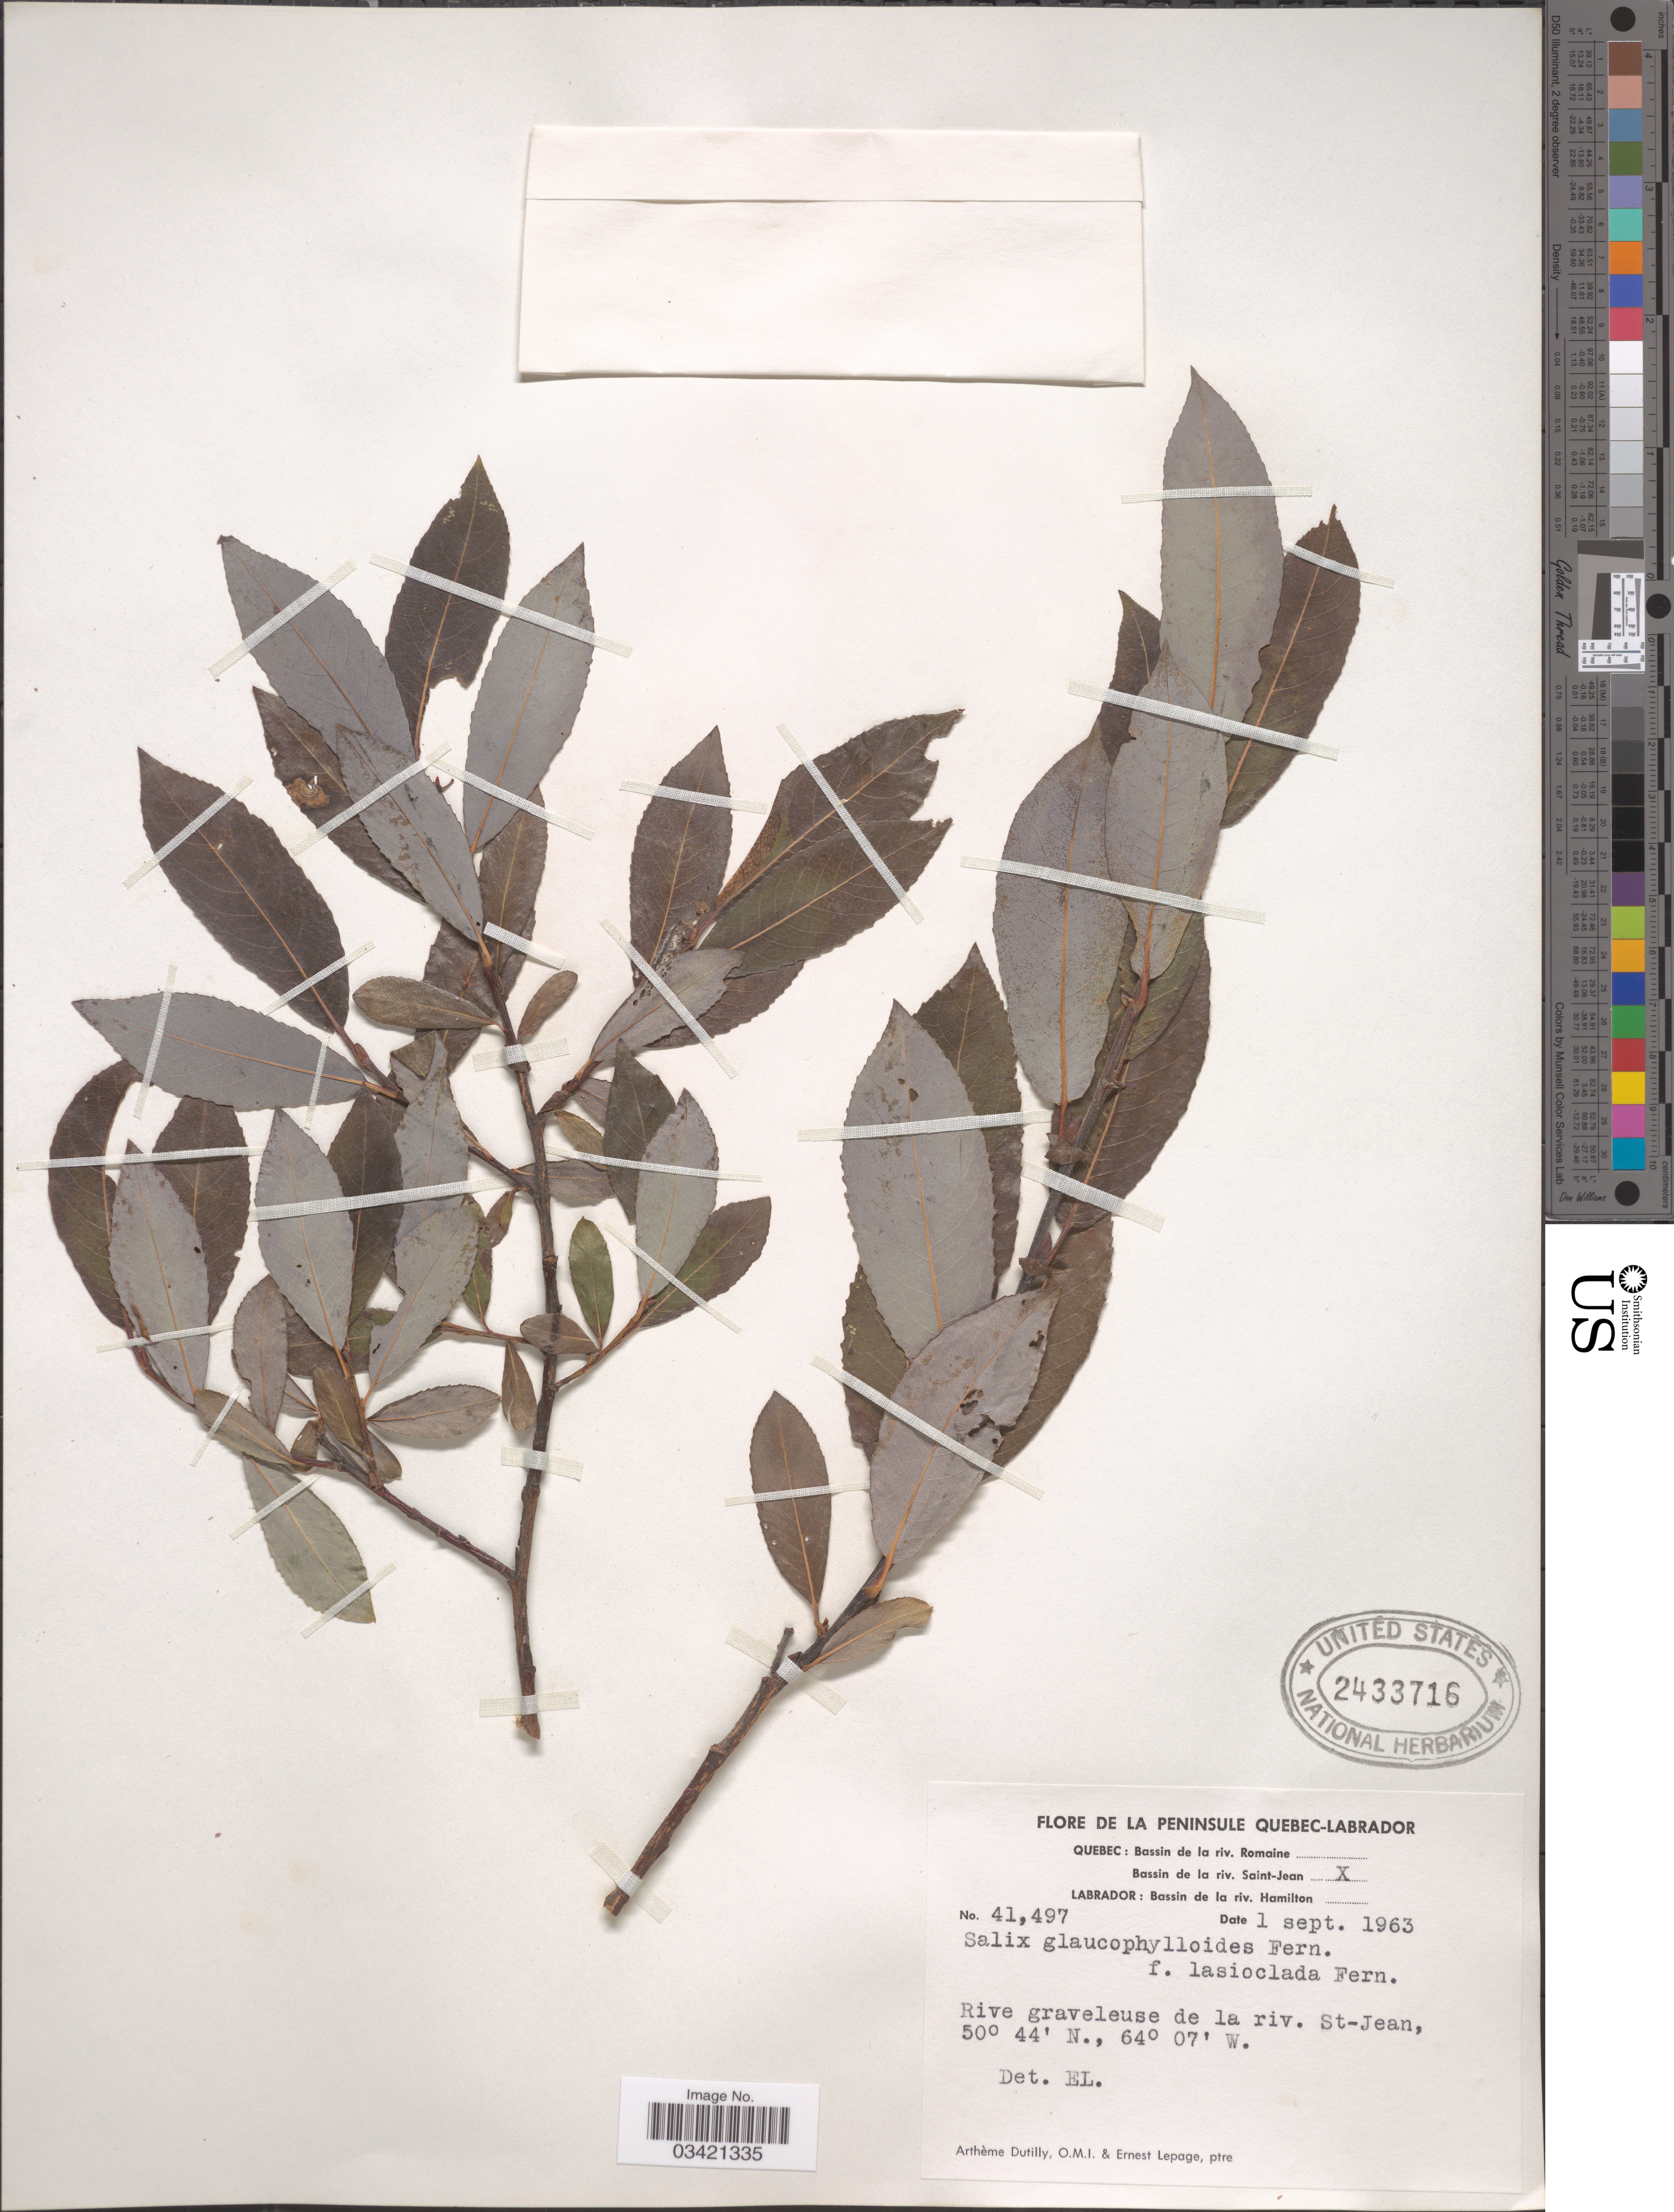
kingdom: Plantae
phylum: Tracheophyta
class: Magnoliopsida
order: Malpighiales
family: Salicaceae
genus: Salix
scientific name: Salix glaucophylloides f. lasioclada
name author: Fernald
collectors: A. Dutilly & E. Lepage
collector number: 41497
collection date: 1963-09-01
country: Canada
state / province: Quebec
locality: La Peninsule Quebec - Labrador. Basin de la riv. Saint-Jean. Rive graveleuse de la riv. St-Jean.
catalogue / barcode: US 2433716